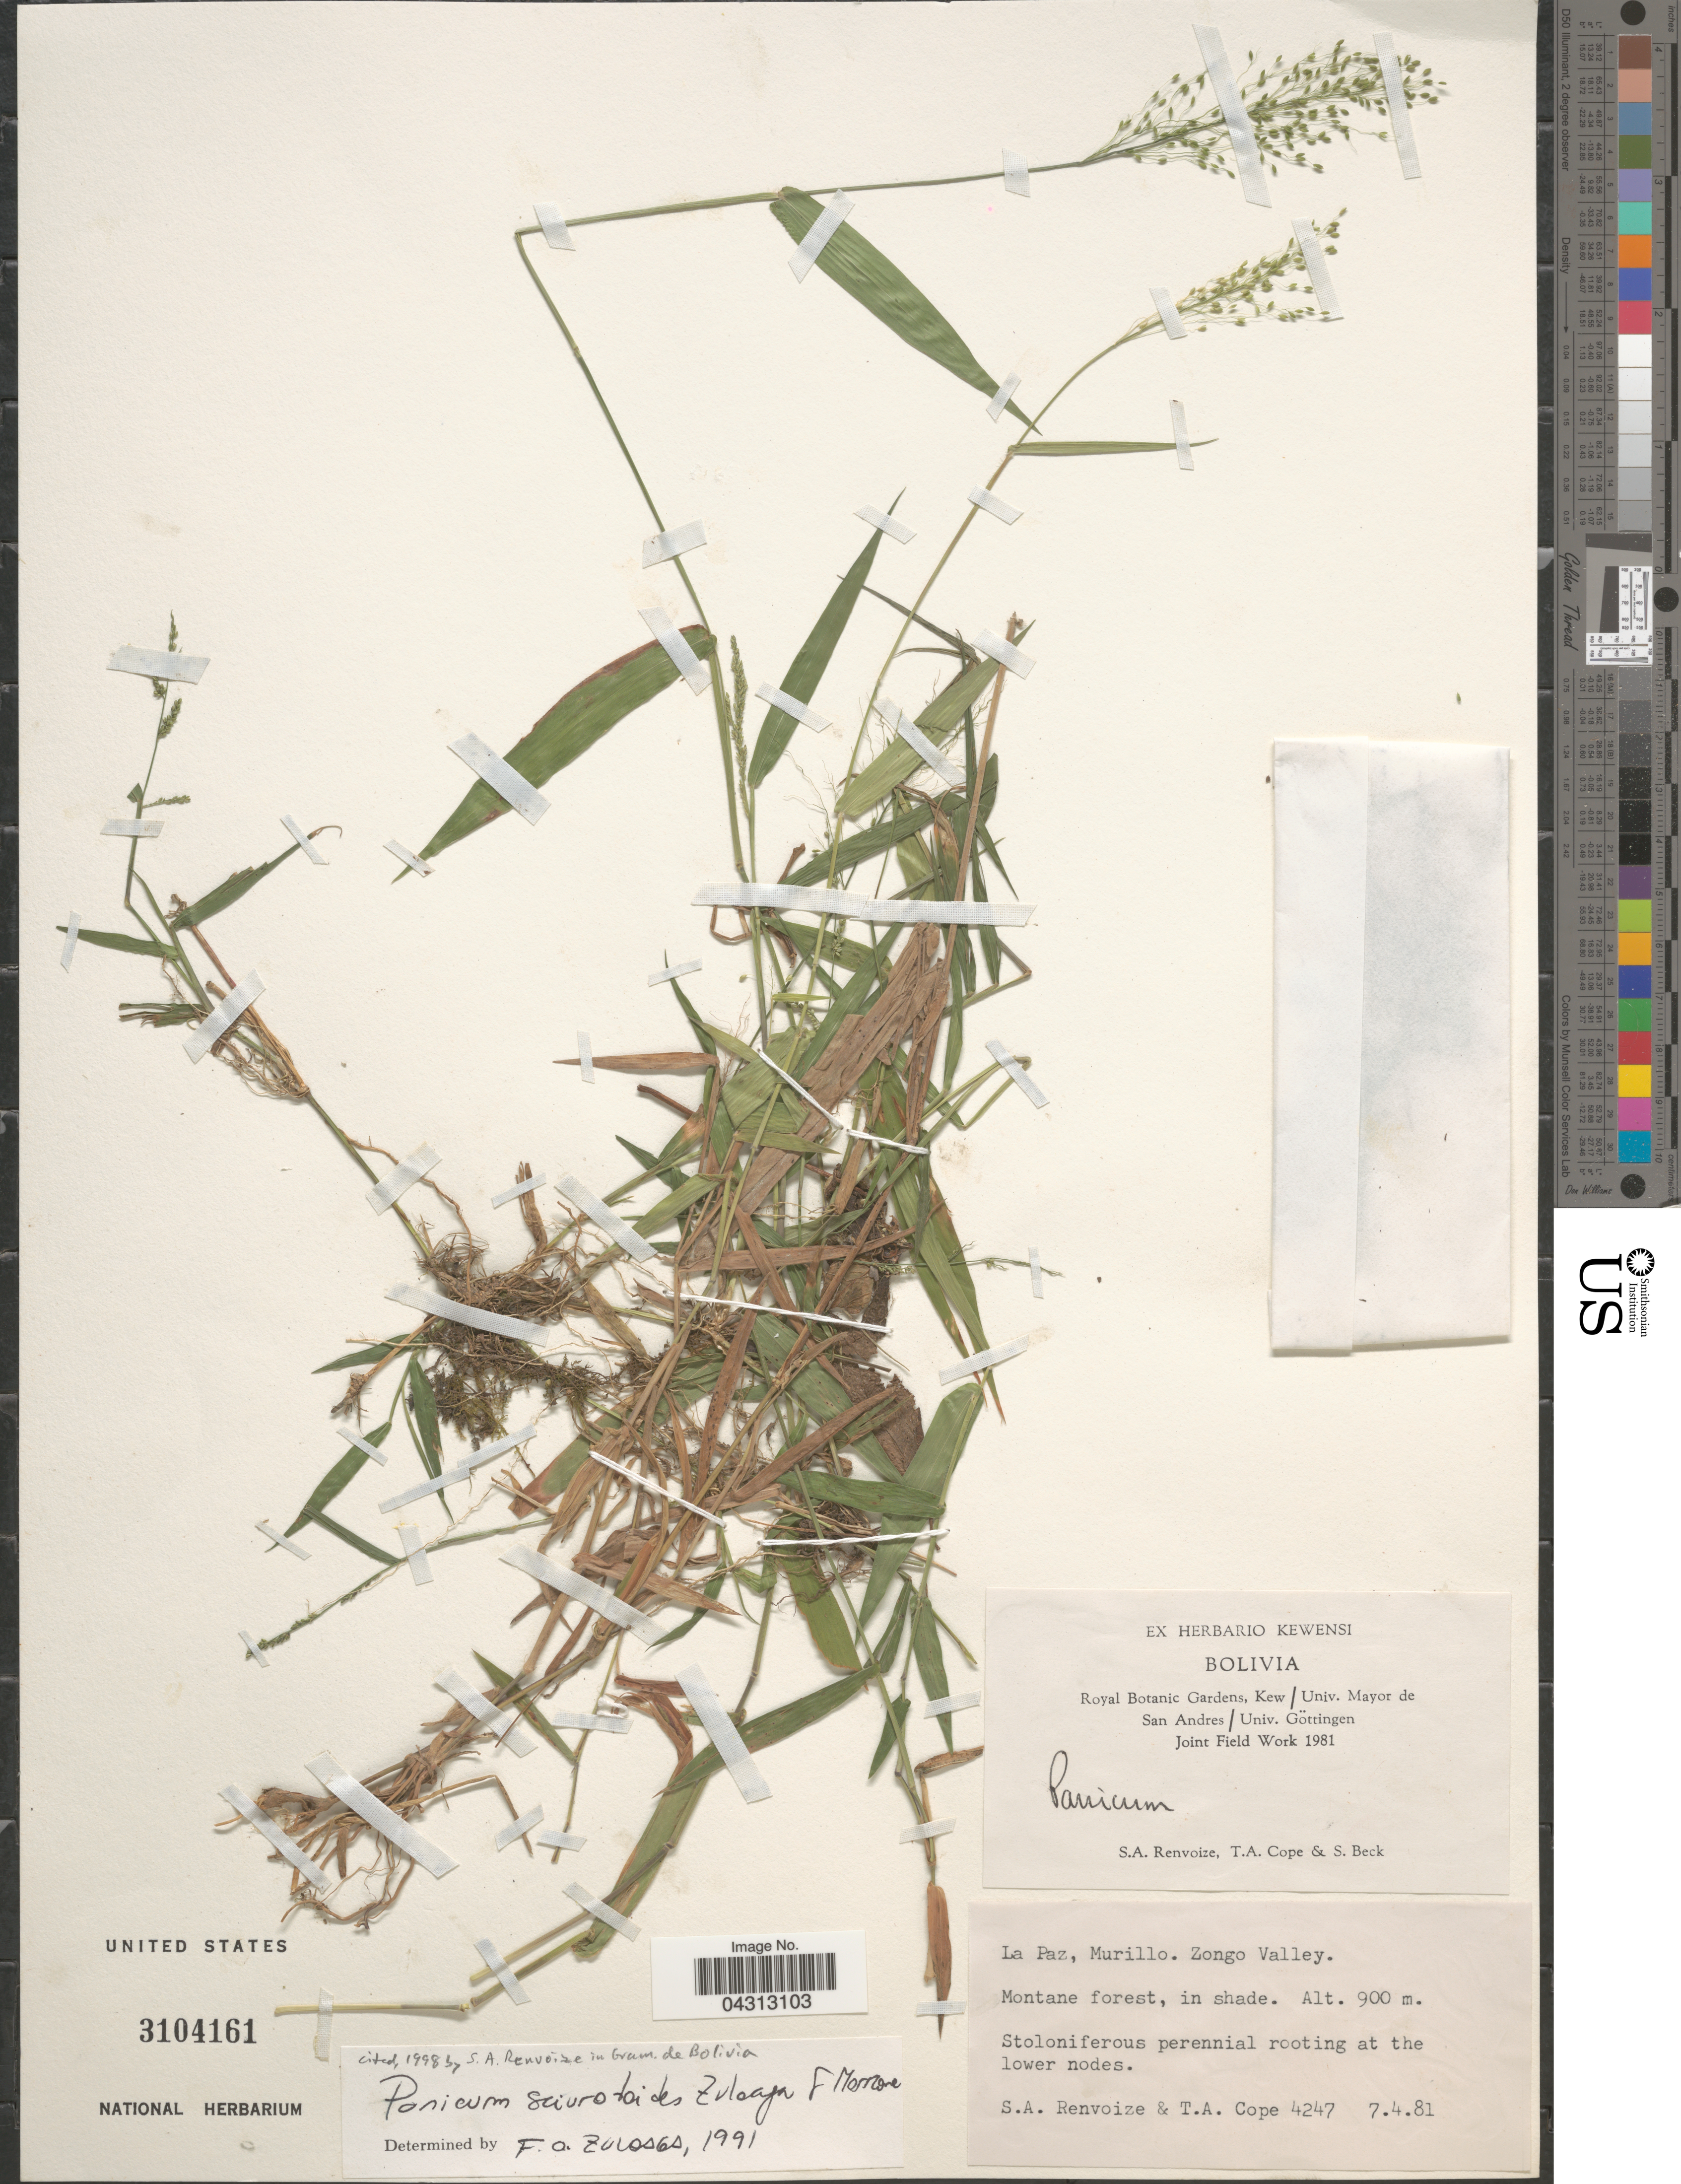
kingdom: Plantae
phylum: Tracheophyta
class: Liliopsida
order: Poales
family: Poaceae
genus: Dichanthelium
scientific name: Dichanthelium sciurotoides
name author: (Zuloaga & Morrone) Davidse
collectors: S. A. Renvoize, T. A. Cope & S. G. Beck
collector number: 4247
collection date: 1981-04-07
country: Bolivia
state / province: La Paz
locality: Murillo. Zongo Valley.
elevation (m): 900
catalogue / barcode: US 3104161